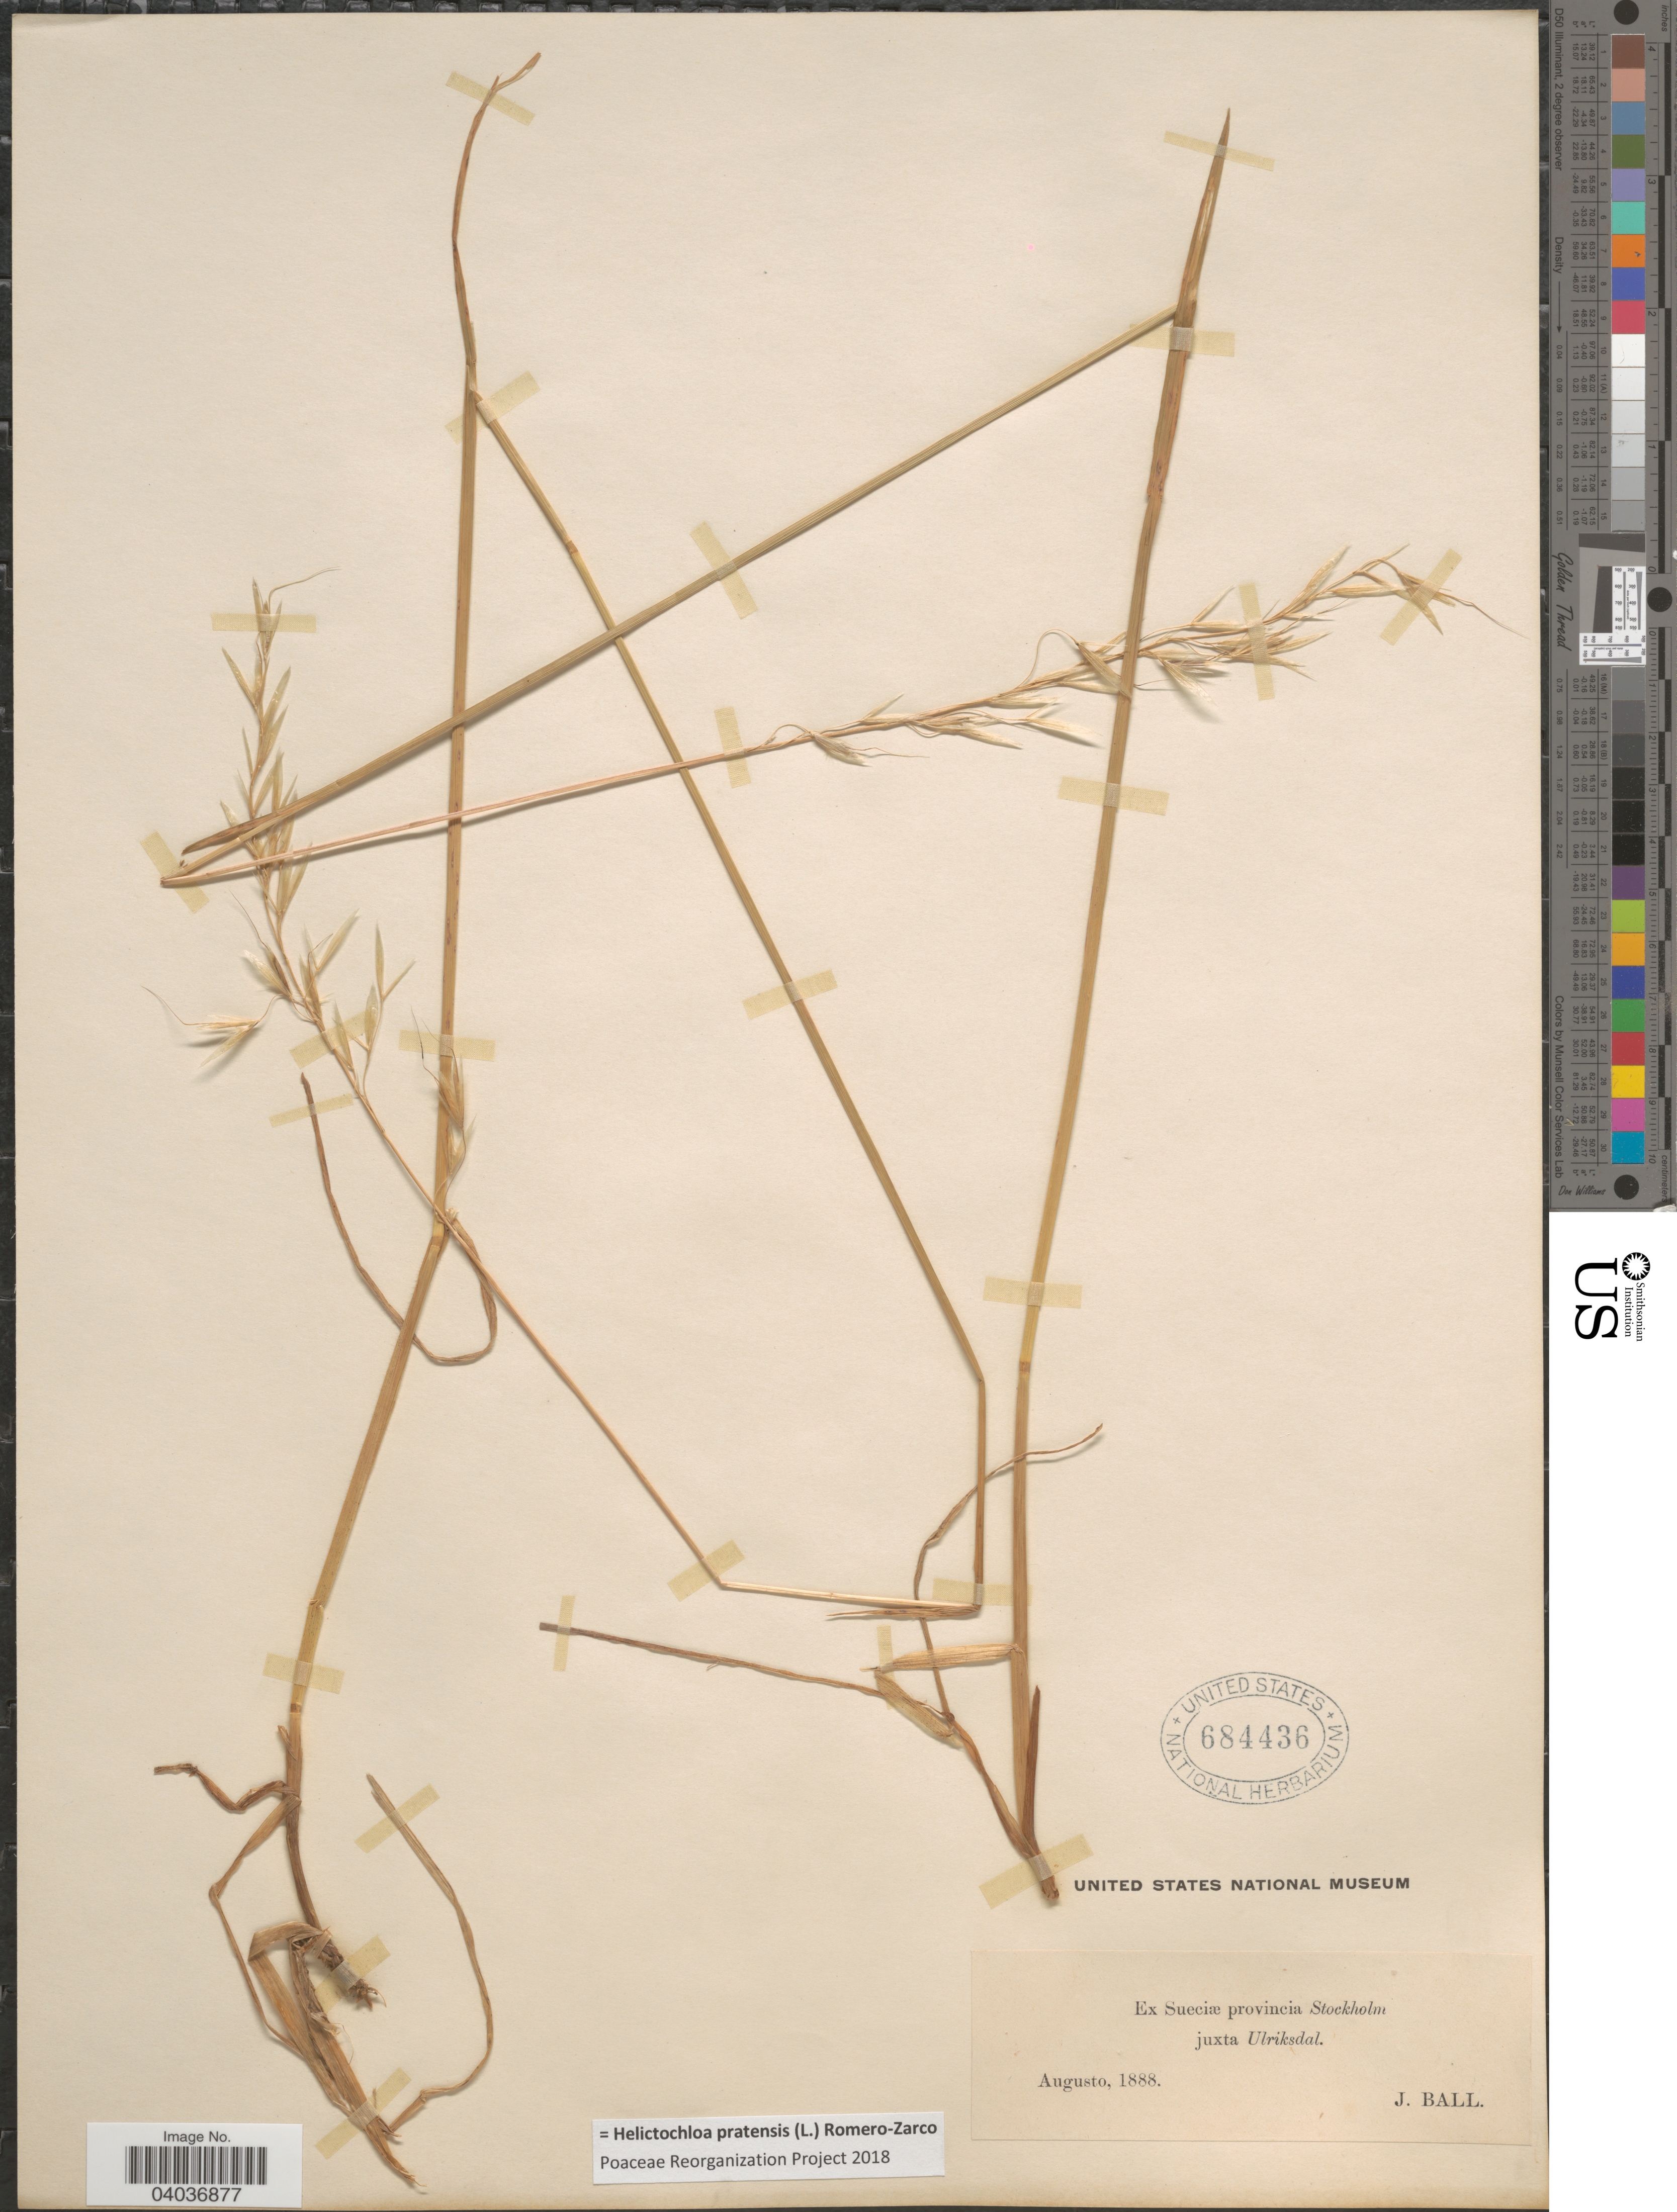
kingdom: Plantae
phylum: Tracheophyta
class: Liliopsida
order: Poales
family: Poaceae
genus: Helictochloa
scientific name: Helictochloa pratensis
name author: (L.) Romero-Zarco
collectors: J. Ball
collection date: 1888-08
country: Sweden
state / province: Stockholm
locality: Ex Sueciæ provincia Stockholm juxta Ulriksdal.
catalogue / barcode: US 684436